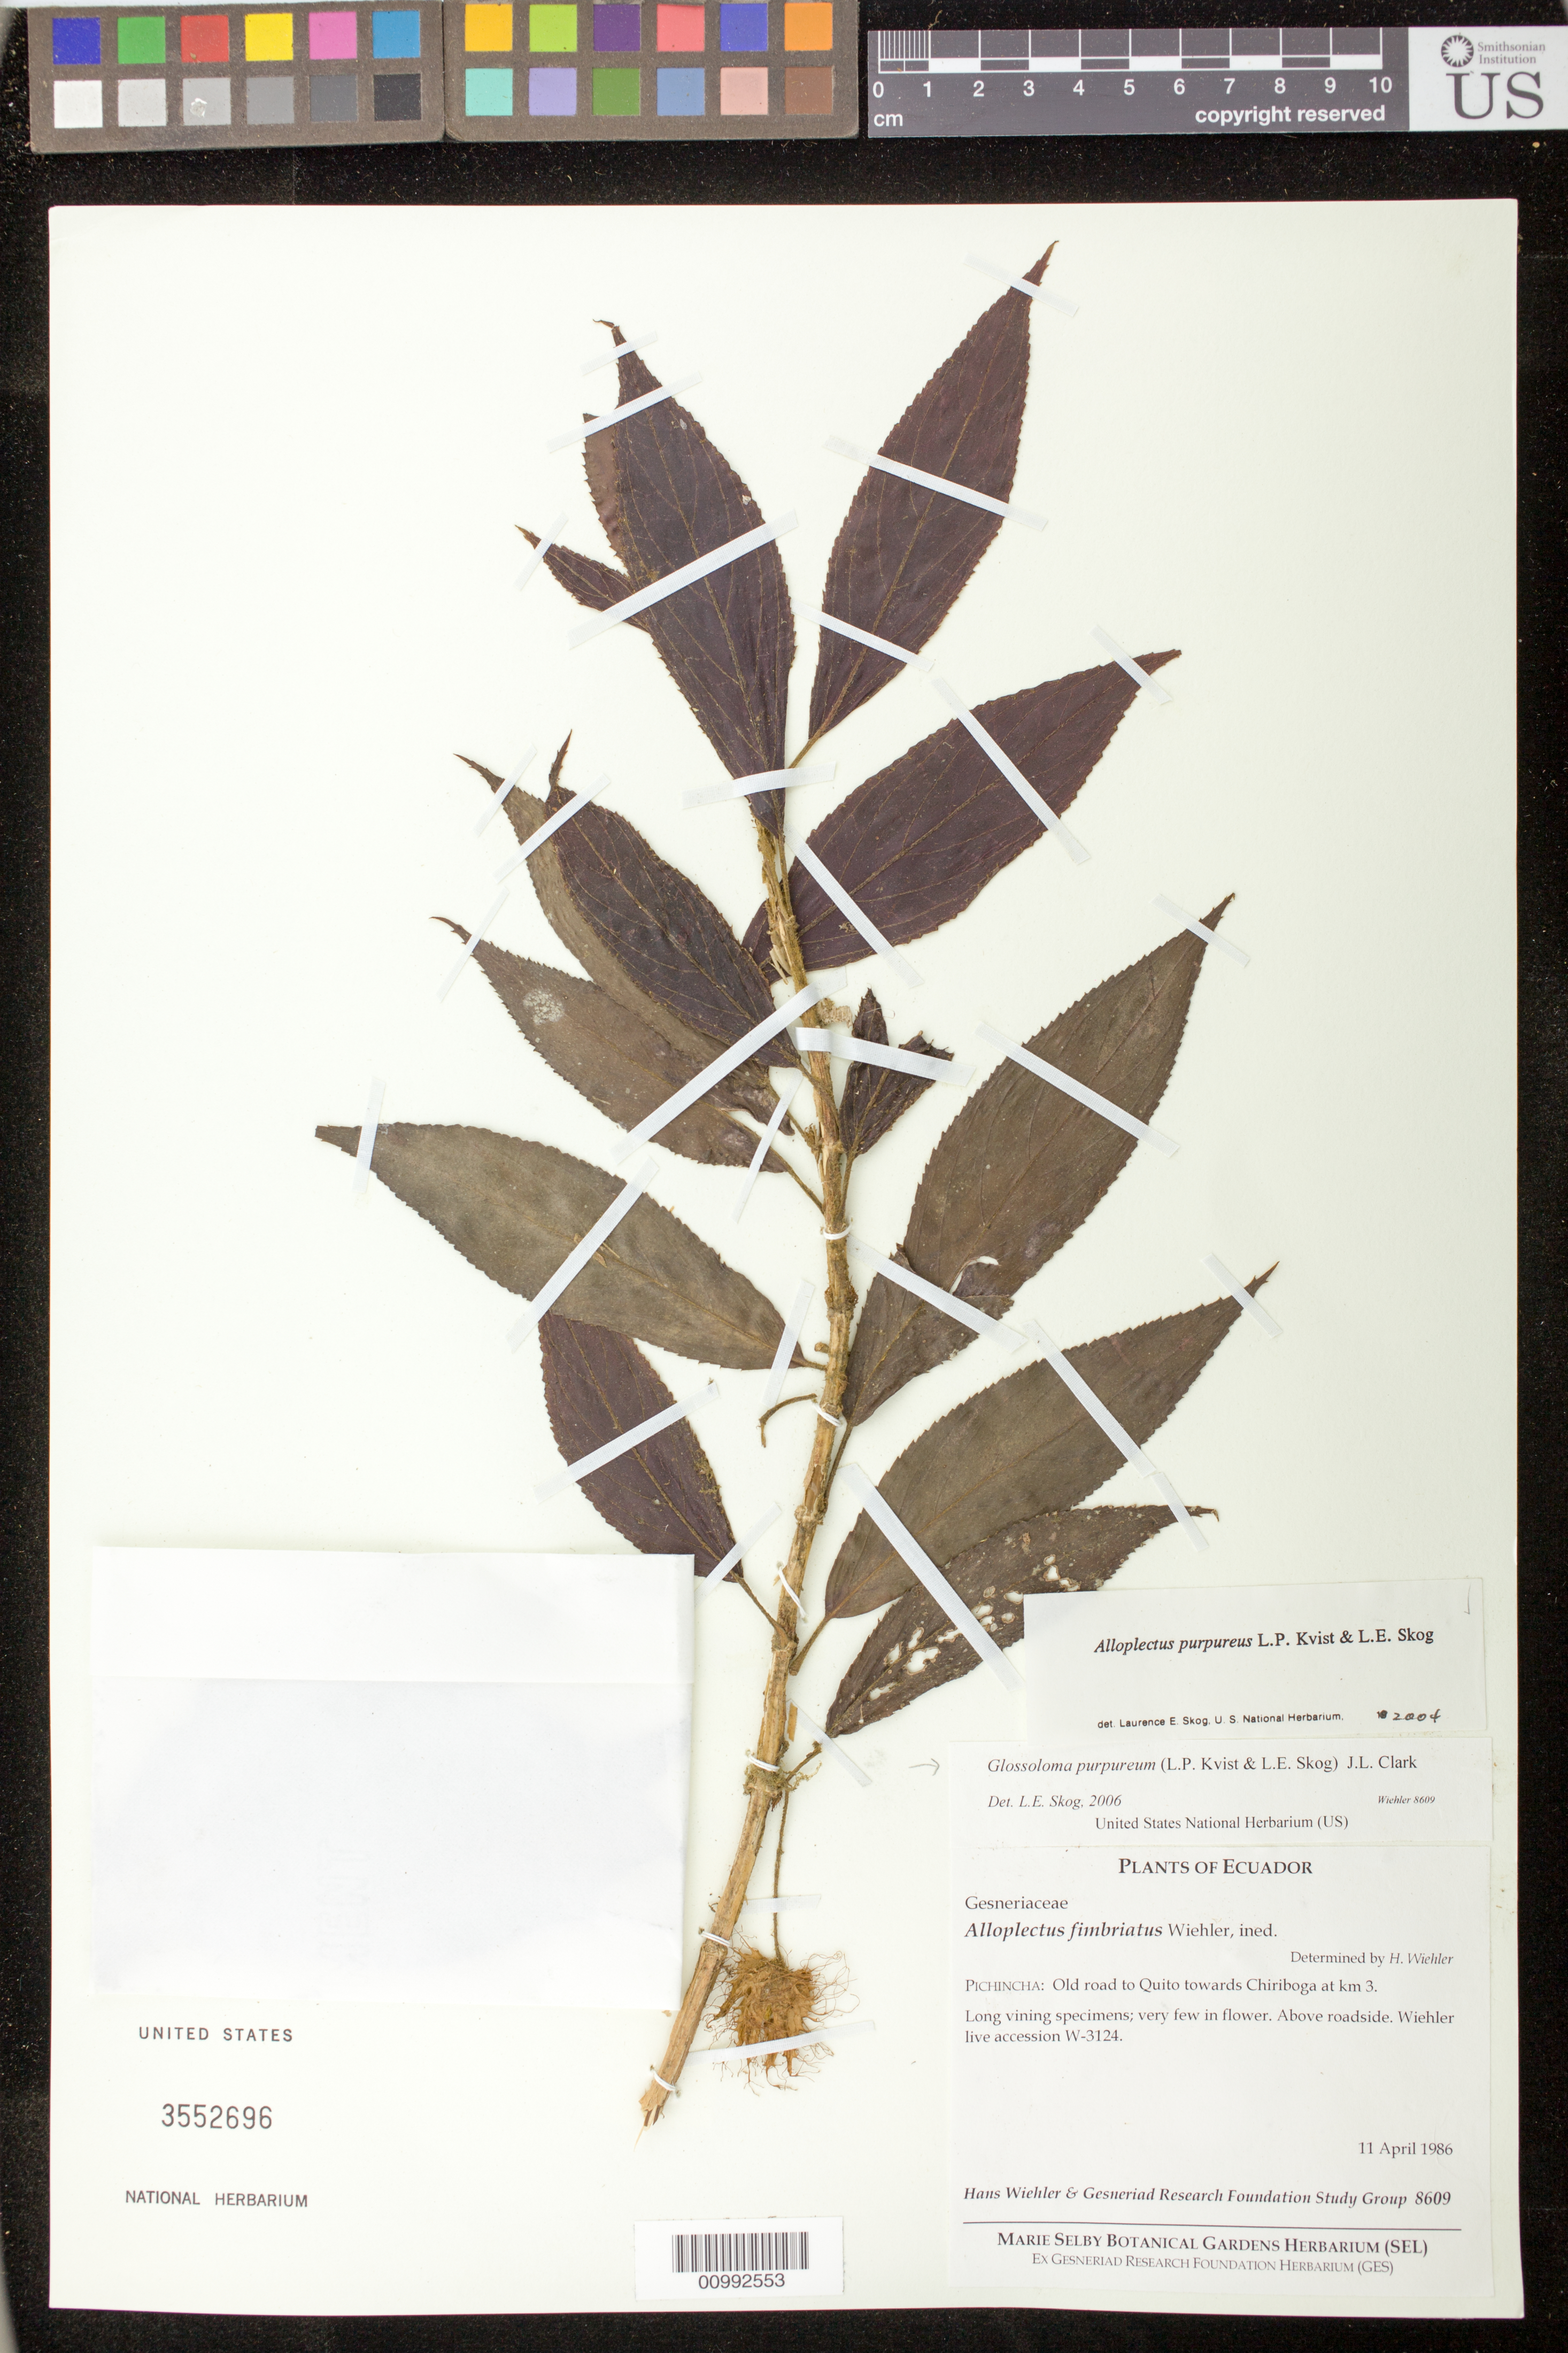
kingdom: Plantae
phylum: Tracheophyta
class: Magnoliopsida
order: Lamiales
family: Gesneriaceae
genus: Glossoloma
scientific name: Glossoloma purpureum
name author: (L.P. Kvist & L.E. Skog) J.L. Clark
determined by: Skog, Laurence E.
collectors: H. J. Wiehler & GRF Study Group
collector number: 8609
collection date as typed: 11 Apr 1986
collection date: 1986-04-11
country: Ecuador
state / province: Pichincha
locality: Pichincha: old road to Quito towards Chiriboga at km 3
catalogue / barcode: US 3552696